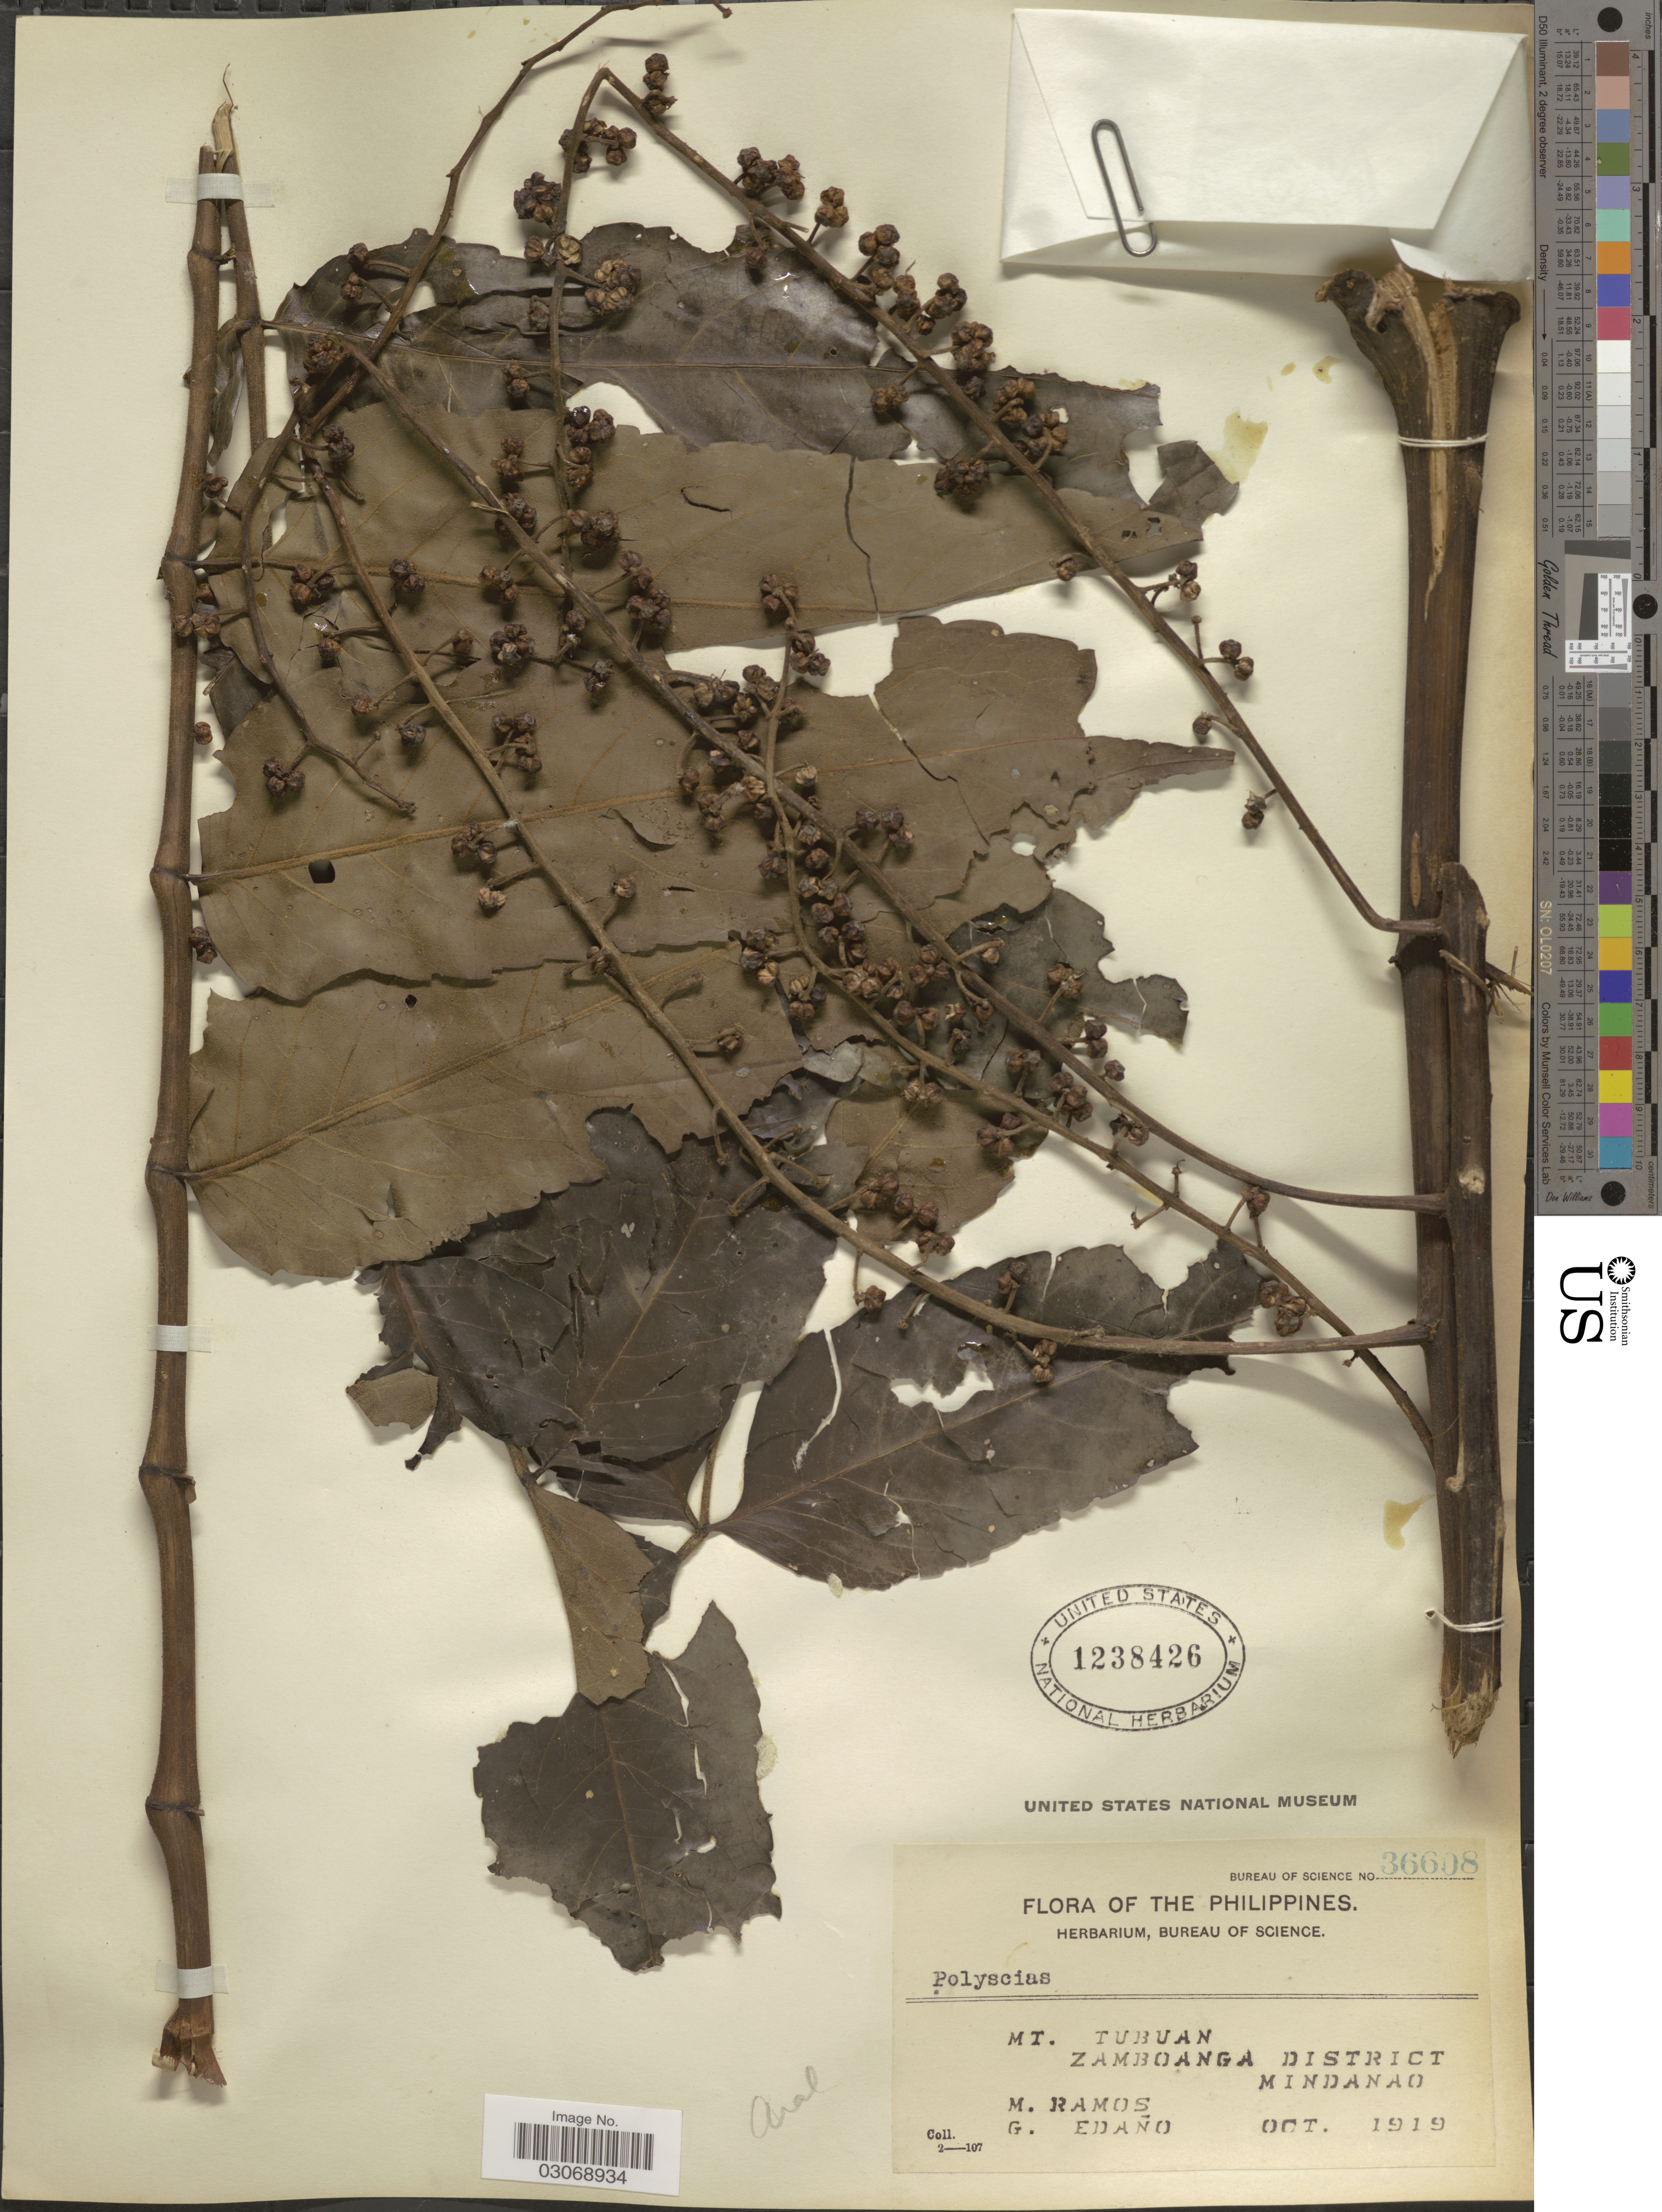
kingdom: Plantae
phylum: Tracheophyta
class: Magnoliopsida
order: Apiales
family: Araliaceae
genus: Polyscias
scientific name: Polyscias nodosa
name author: (Blume) Seem.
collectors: M. Ramos & G. Edaño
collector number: Bureau of Science 36608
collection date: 1919-10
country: Philippines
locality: Mt. Tubuan. Zamboanga District. Mindanao.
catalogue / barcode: US 1238426